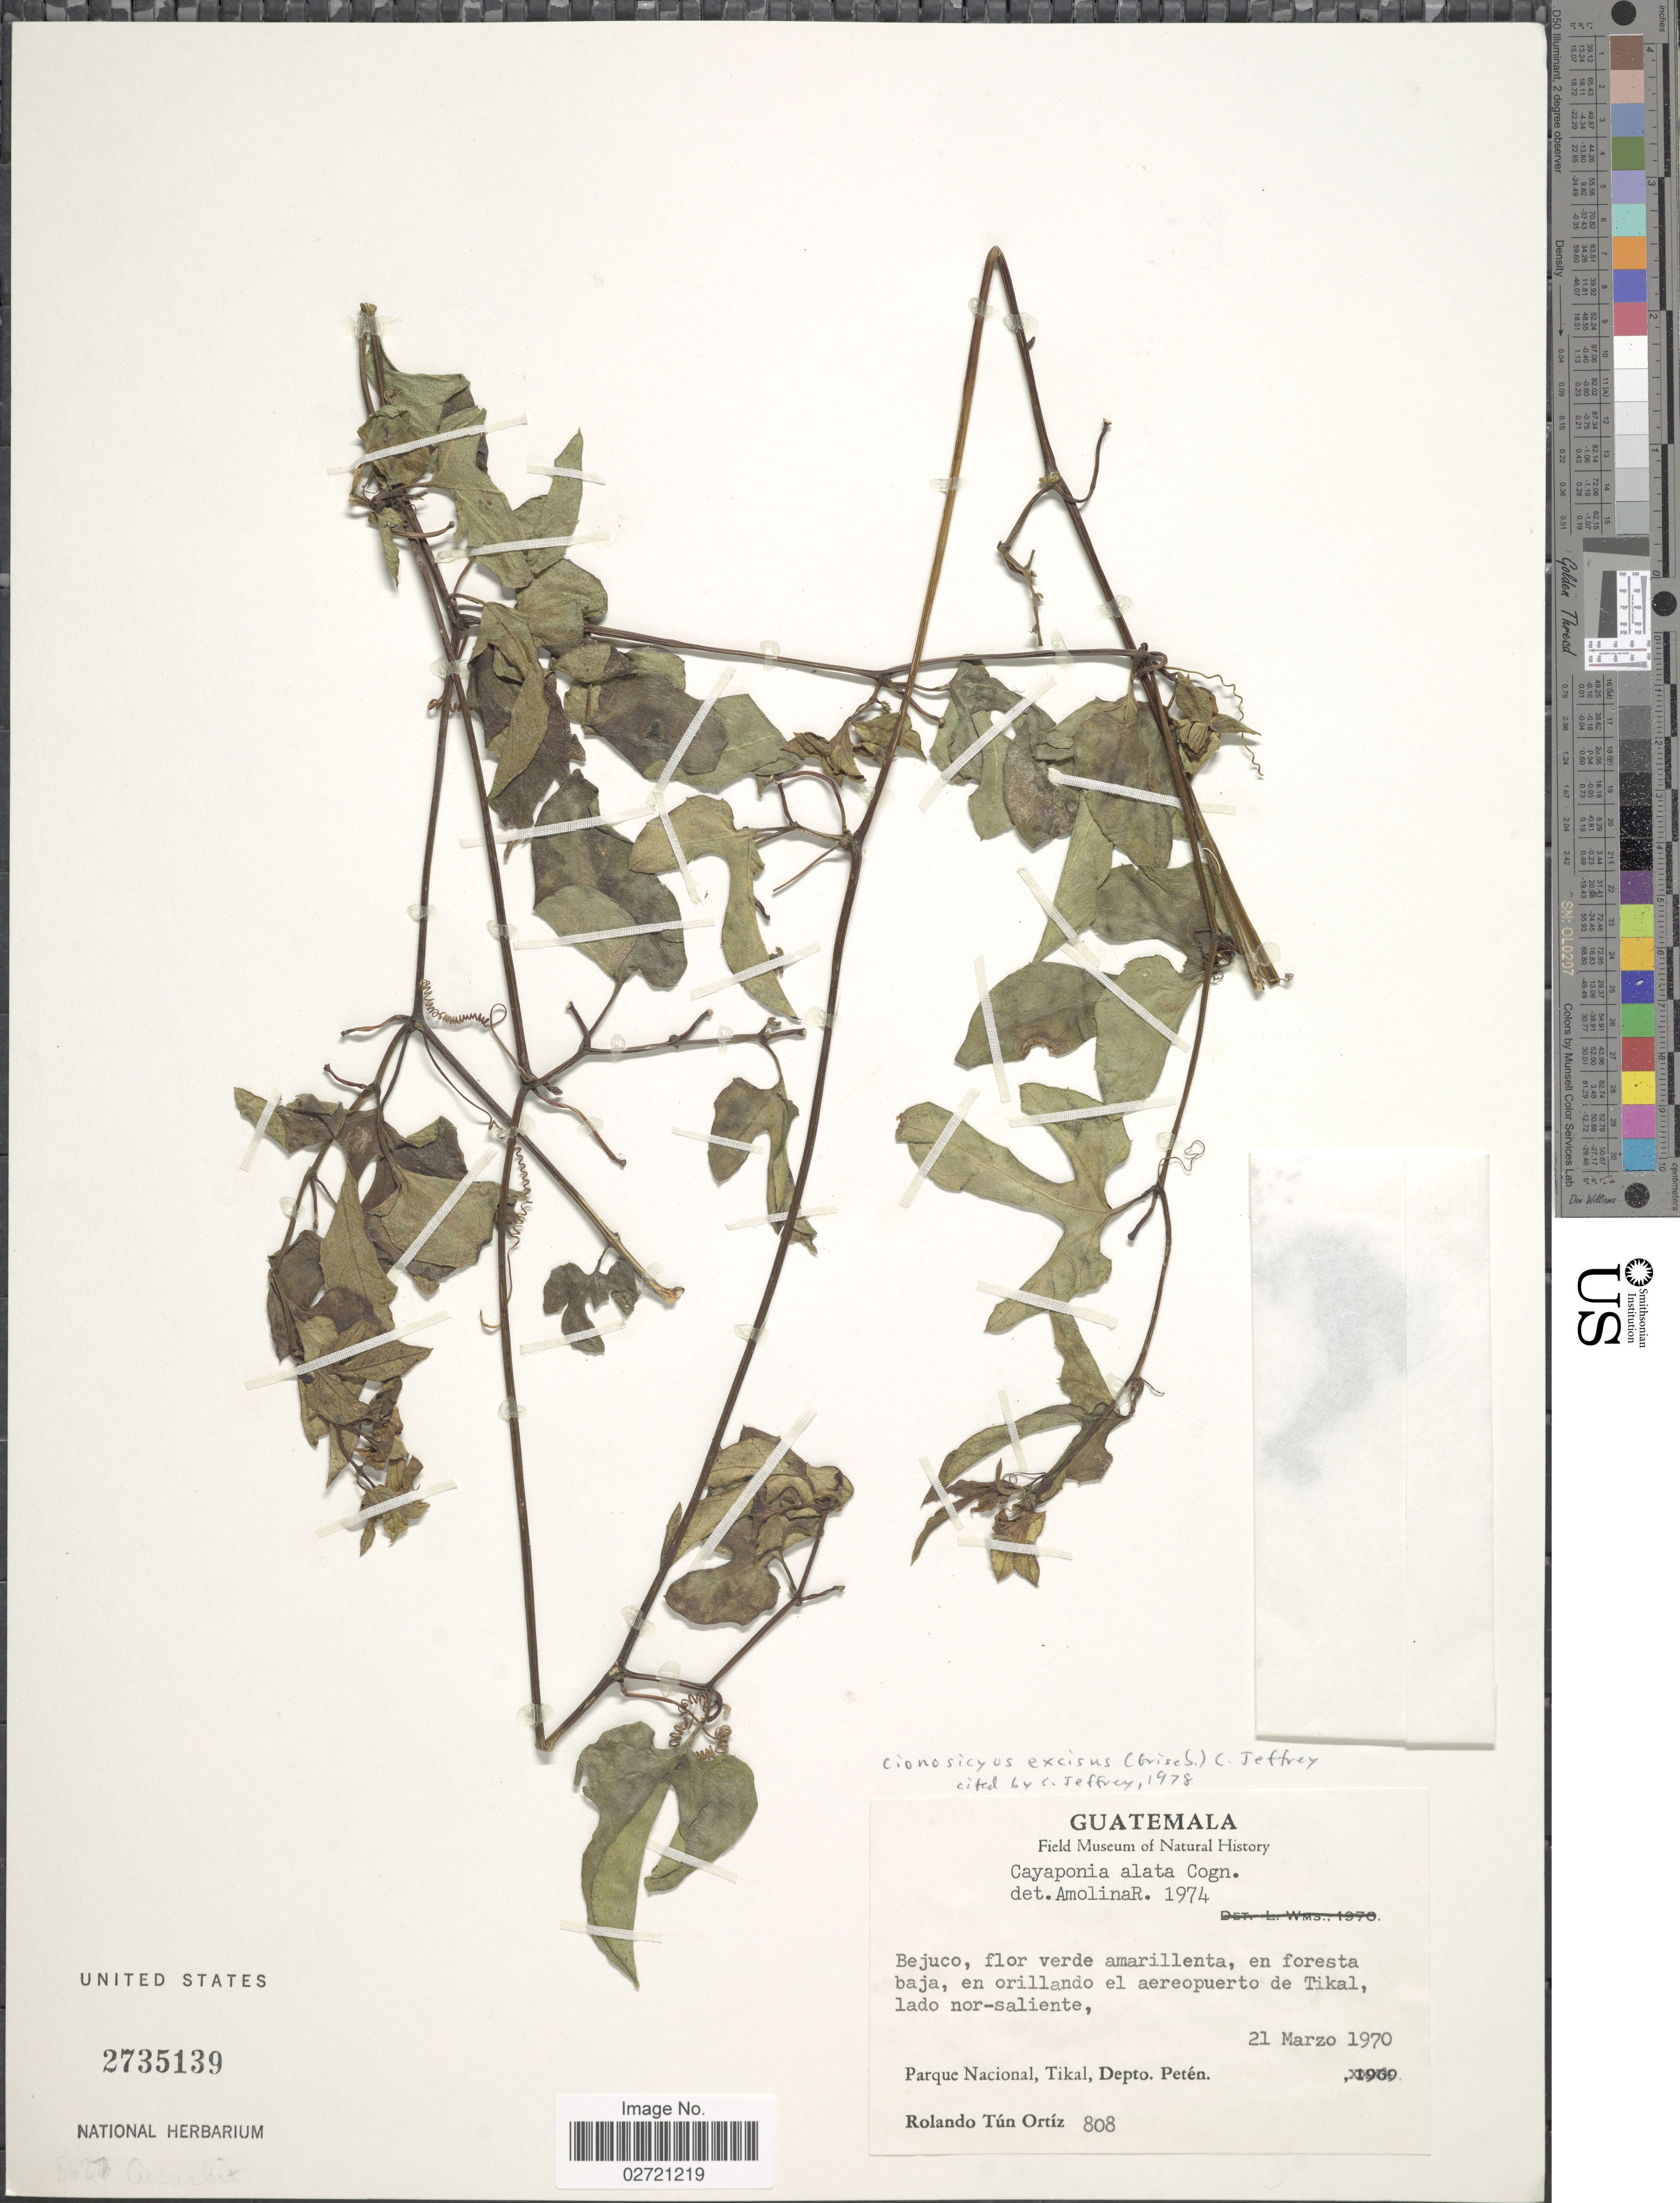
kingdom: Plantae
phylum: Tracheophyta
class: Magnoliopsida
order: Cucurbitales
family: Cucurbitaceae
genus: Cionosicys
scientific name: Cionosicys excisus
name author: (Griseb.) C. Jeffrey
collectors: R. T. Ortíz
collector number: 808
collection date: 1970-03-21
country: Guatemala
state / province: El Petén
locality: Parque Nacional, Tikal. en orillando el aeropuerto de Tikal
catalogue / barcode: US 2735139